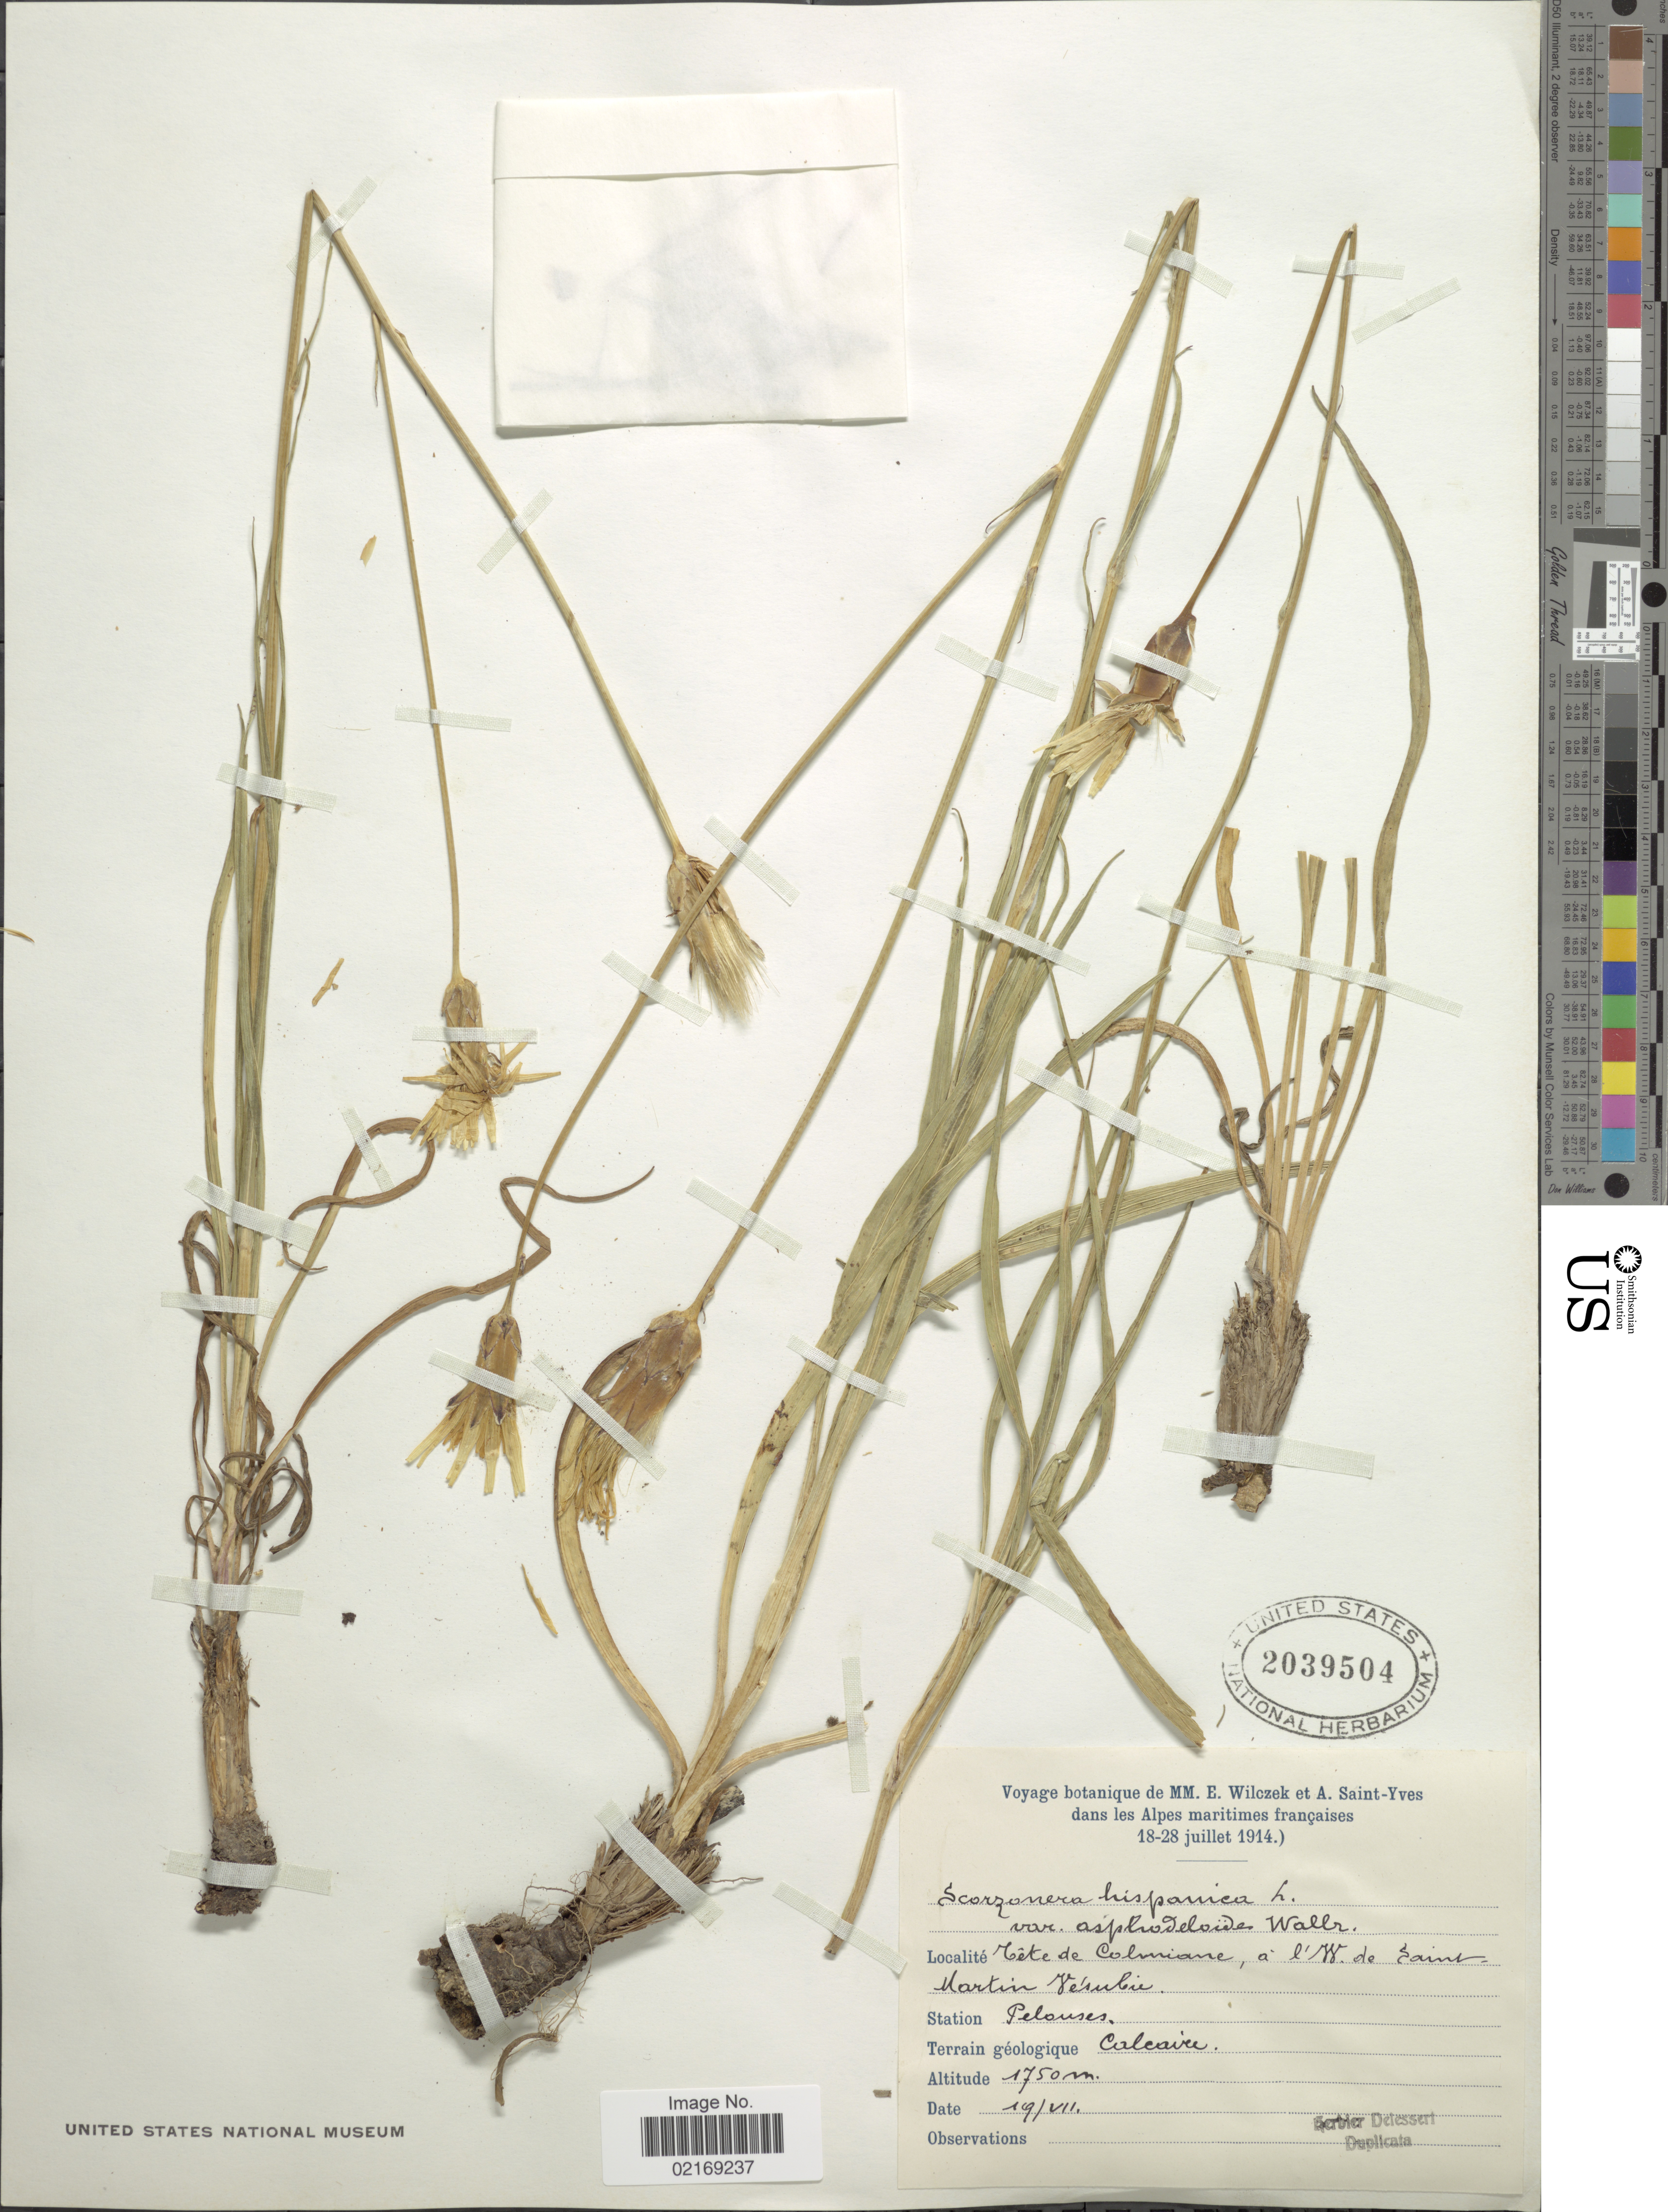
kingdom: Plantae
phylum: Tracheophyta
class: Magnoliopsida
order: Asterales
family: Asteraceae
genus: Scorzonera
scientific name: Scorzonera hispanica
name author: L.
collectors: E. Wilczek & A. Saint-Yves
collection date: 1914-07-19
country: France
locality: Dans les Alpes maritimes francaises, Cete de Colmiane, a l'W. de Saint-Martin Ve'subie, Station Pelouses. [interpreted]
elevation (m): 1750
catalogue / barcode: US 2039504